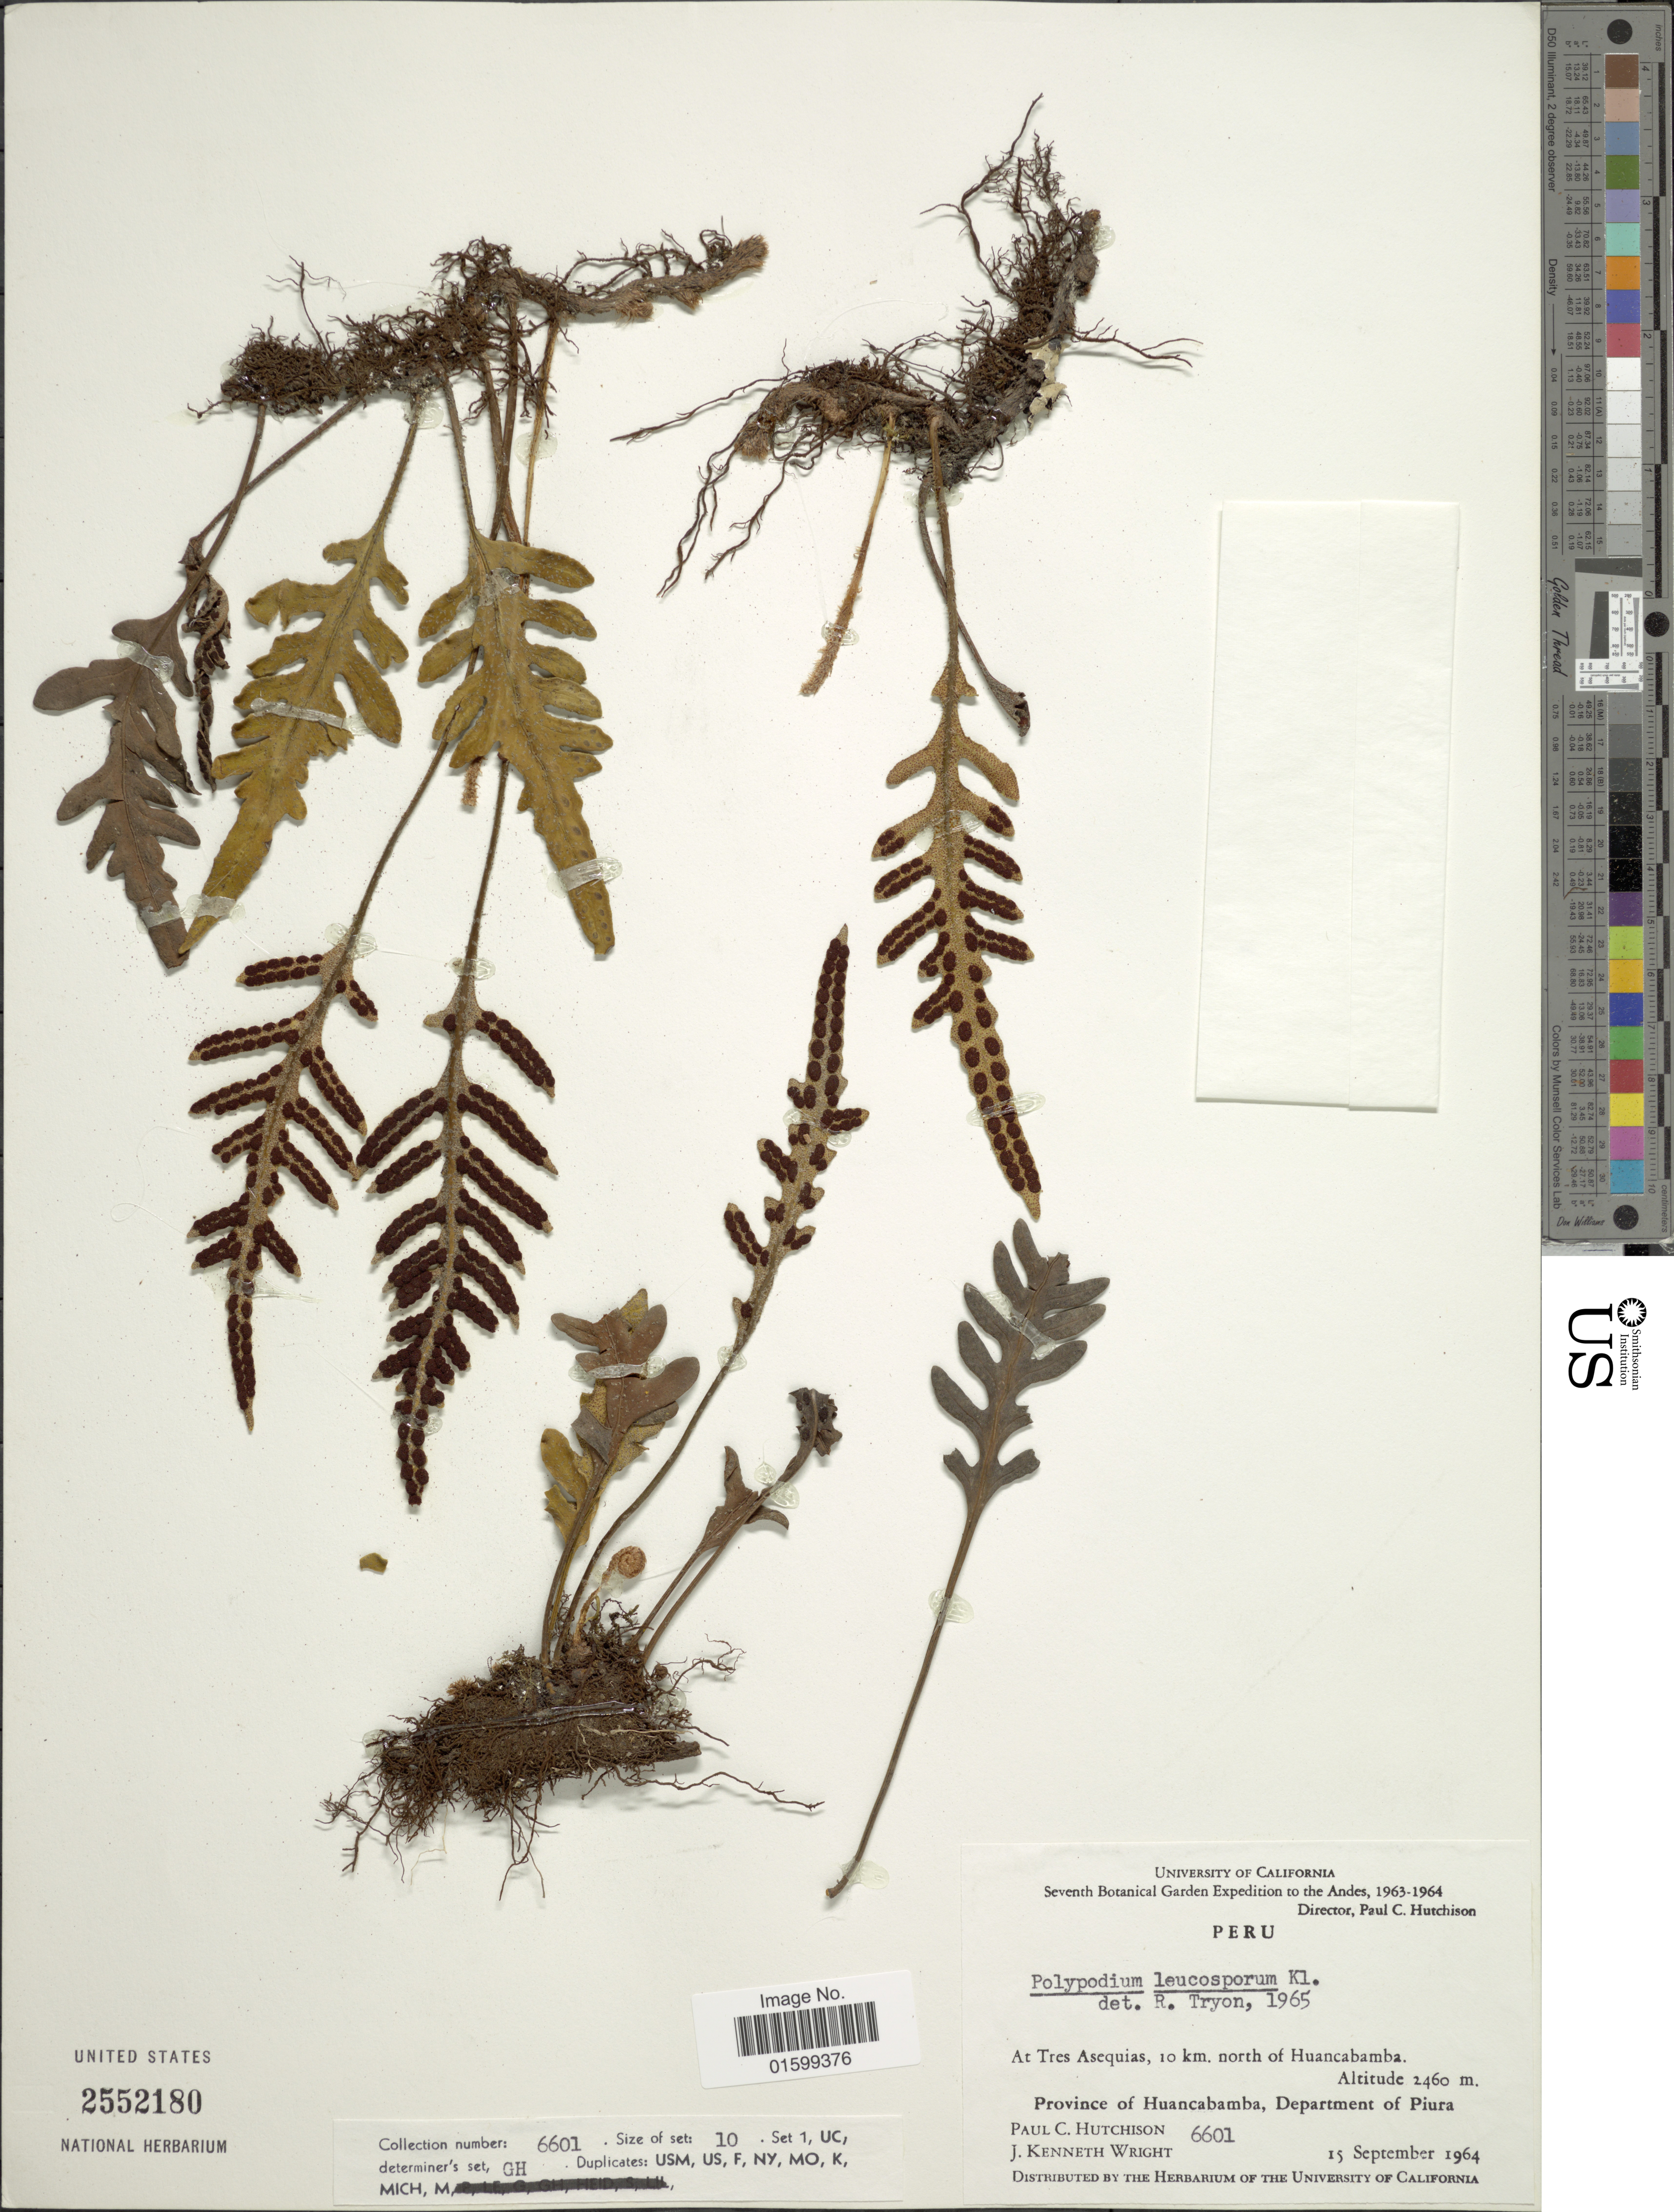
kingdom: Plantae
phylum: Tracheophyta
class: Polypodiopsida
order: Polypodiales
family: Polypodiaceae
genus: Pleopeltis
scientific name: Pleopeltis x leucospora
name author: (Klotzsch) L.B. Moore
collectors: P. C. Hutchison & J. K. Wright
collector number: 6601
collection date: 1964-09-15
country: Peru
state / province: Piura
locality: At Tres Asequias, 10 km. north of Huancabamba, Province of Huancabamba, Department of Piura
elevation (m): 2460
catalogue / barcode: US 2552180